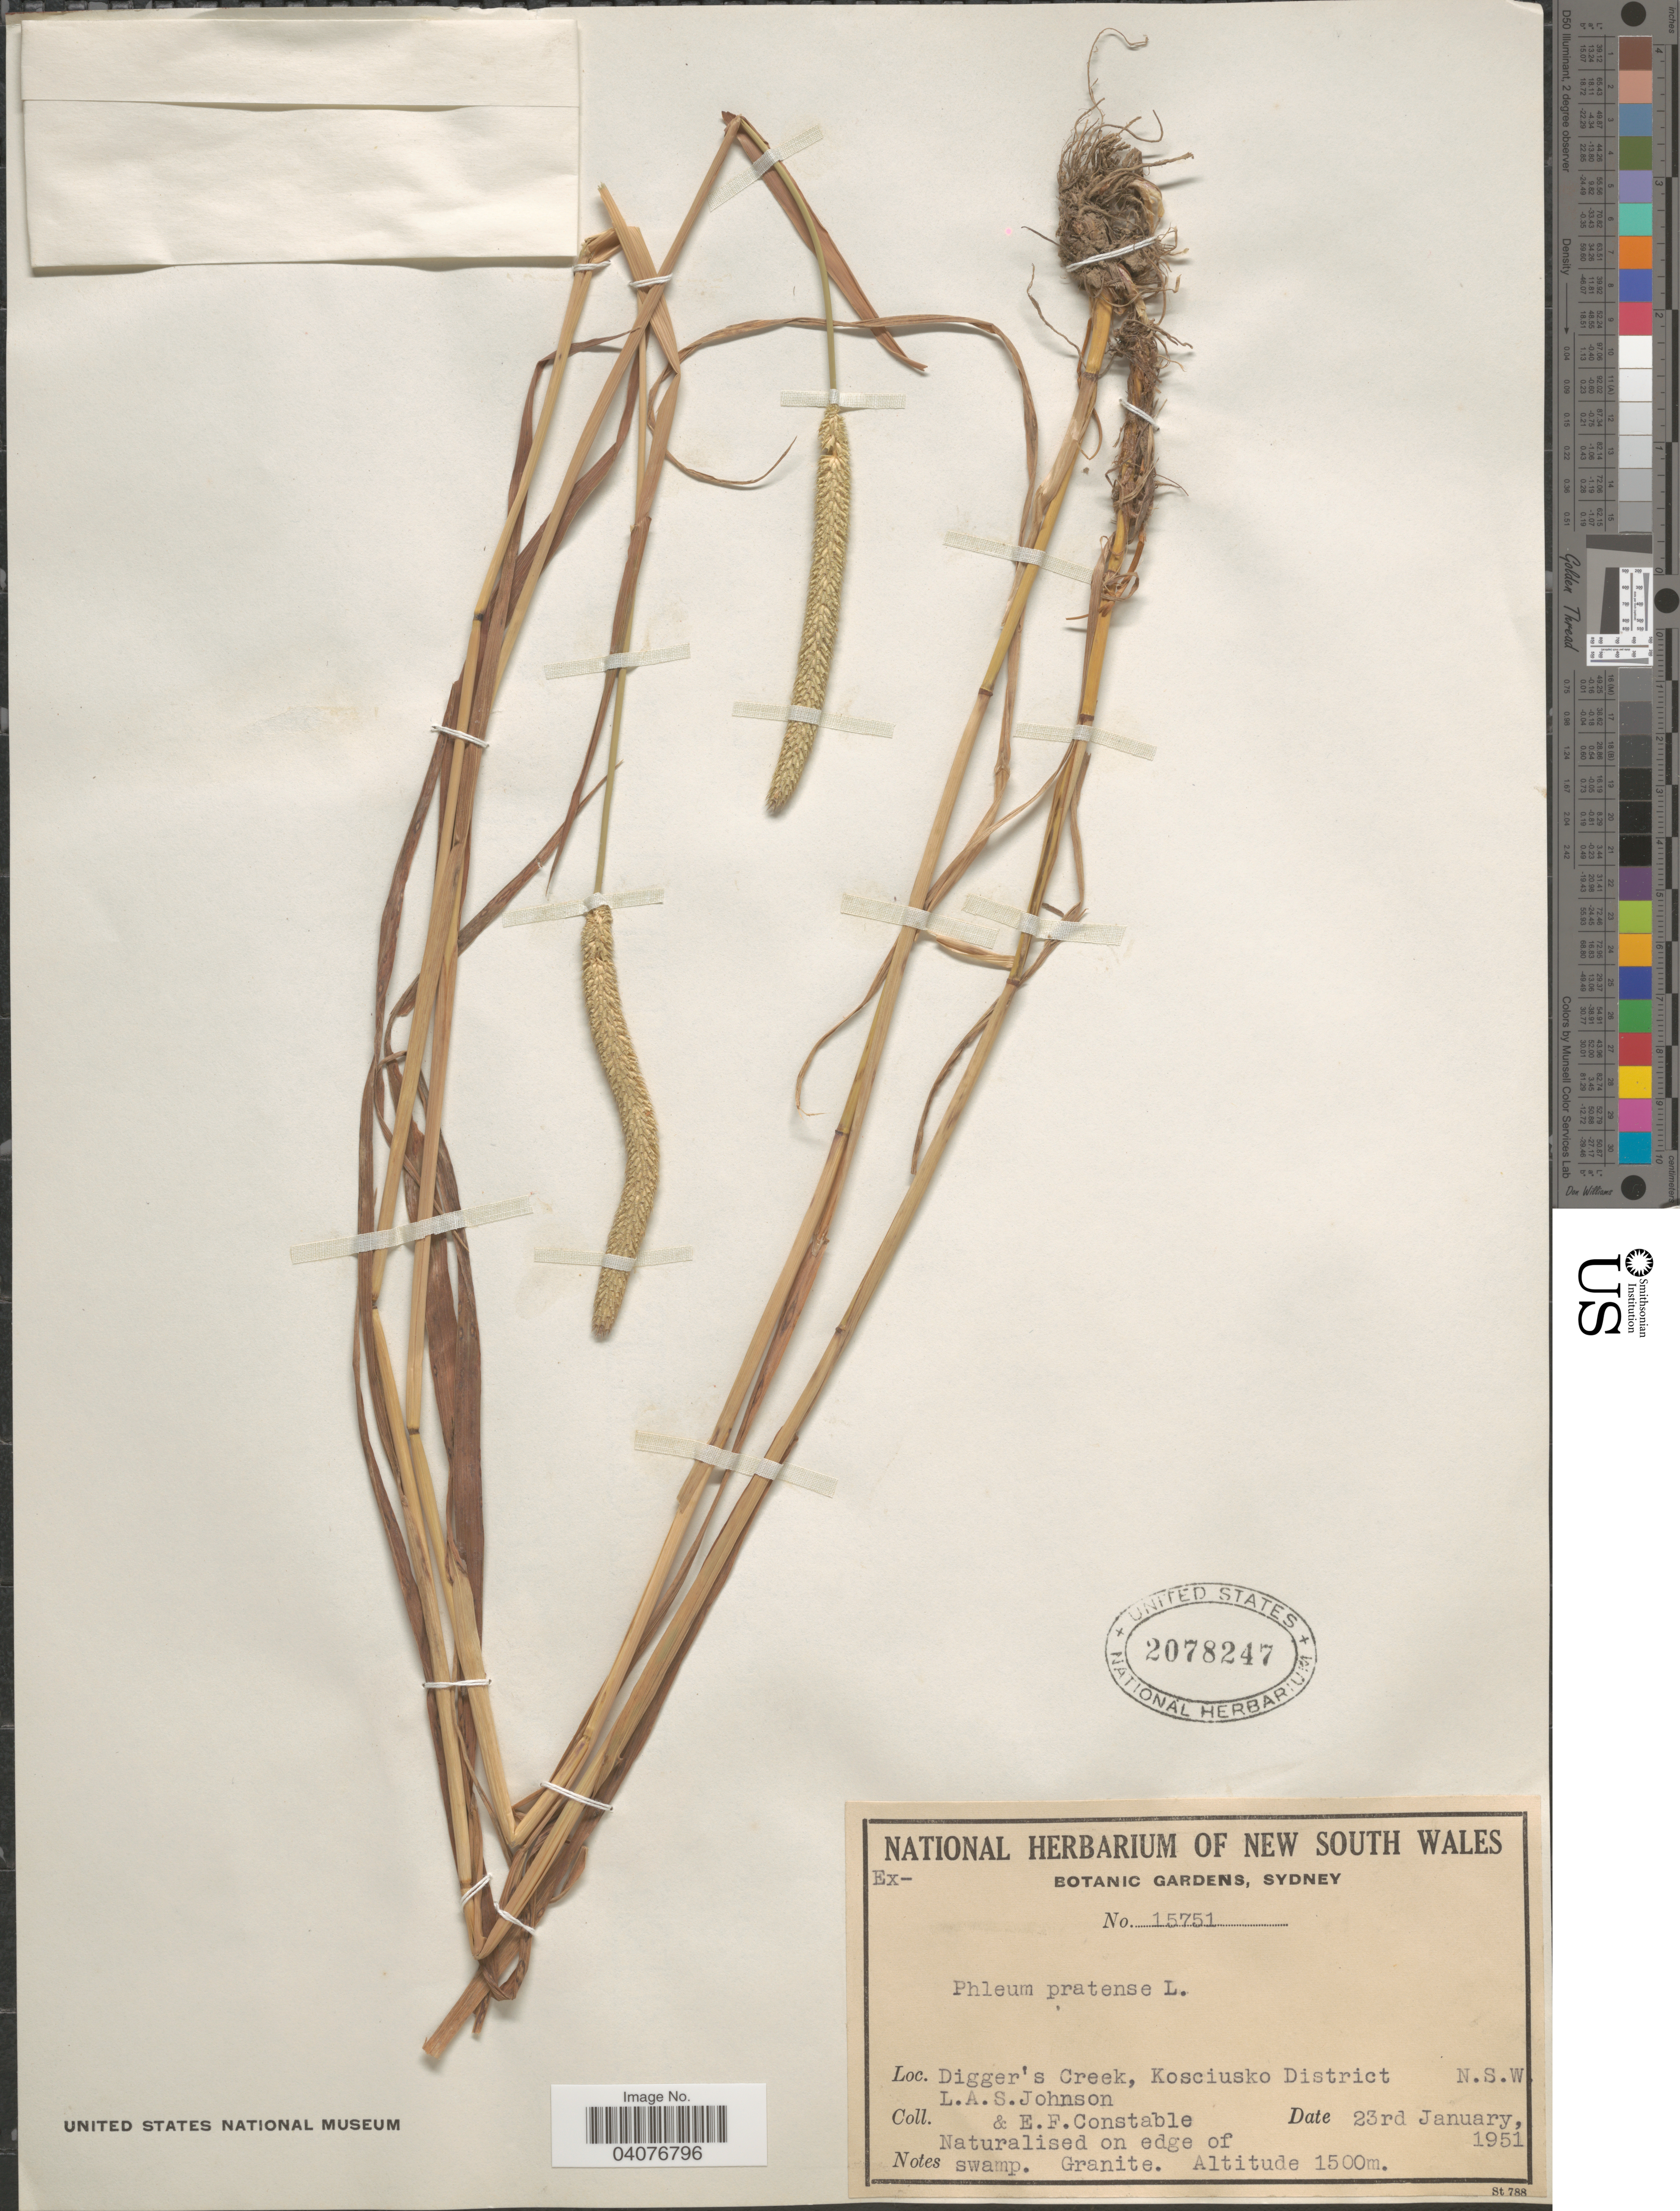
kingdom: Plantae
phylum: Tracheophyta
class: Liliopsida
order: Poales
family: Poaceae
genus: Phleum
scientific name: Phleum pratense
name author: L.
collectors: L. A. S. Johnson & E. F. Constable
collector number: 15751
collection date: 1951-01-23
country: Australia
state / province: New South Wales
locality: Digger's Creek, Kosciusko District.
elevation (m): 1500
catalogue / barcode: US 2078247